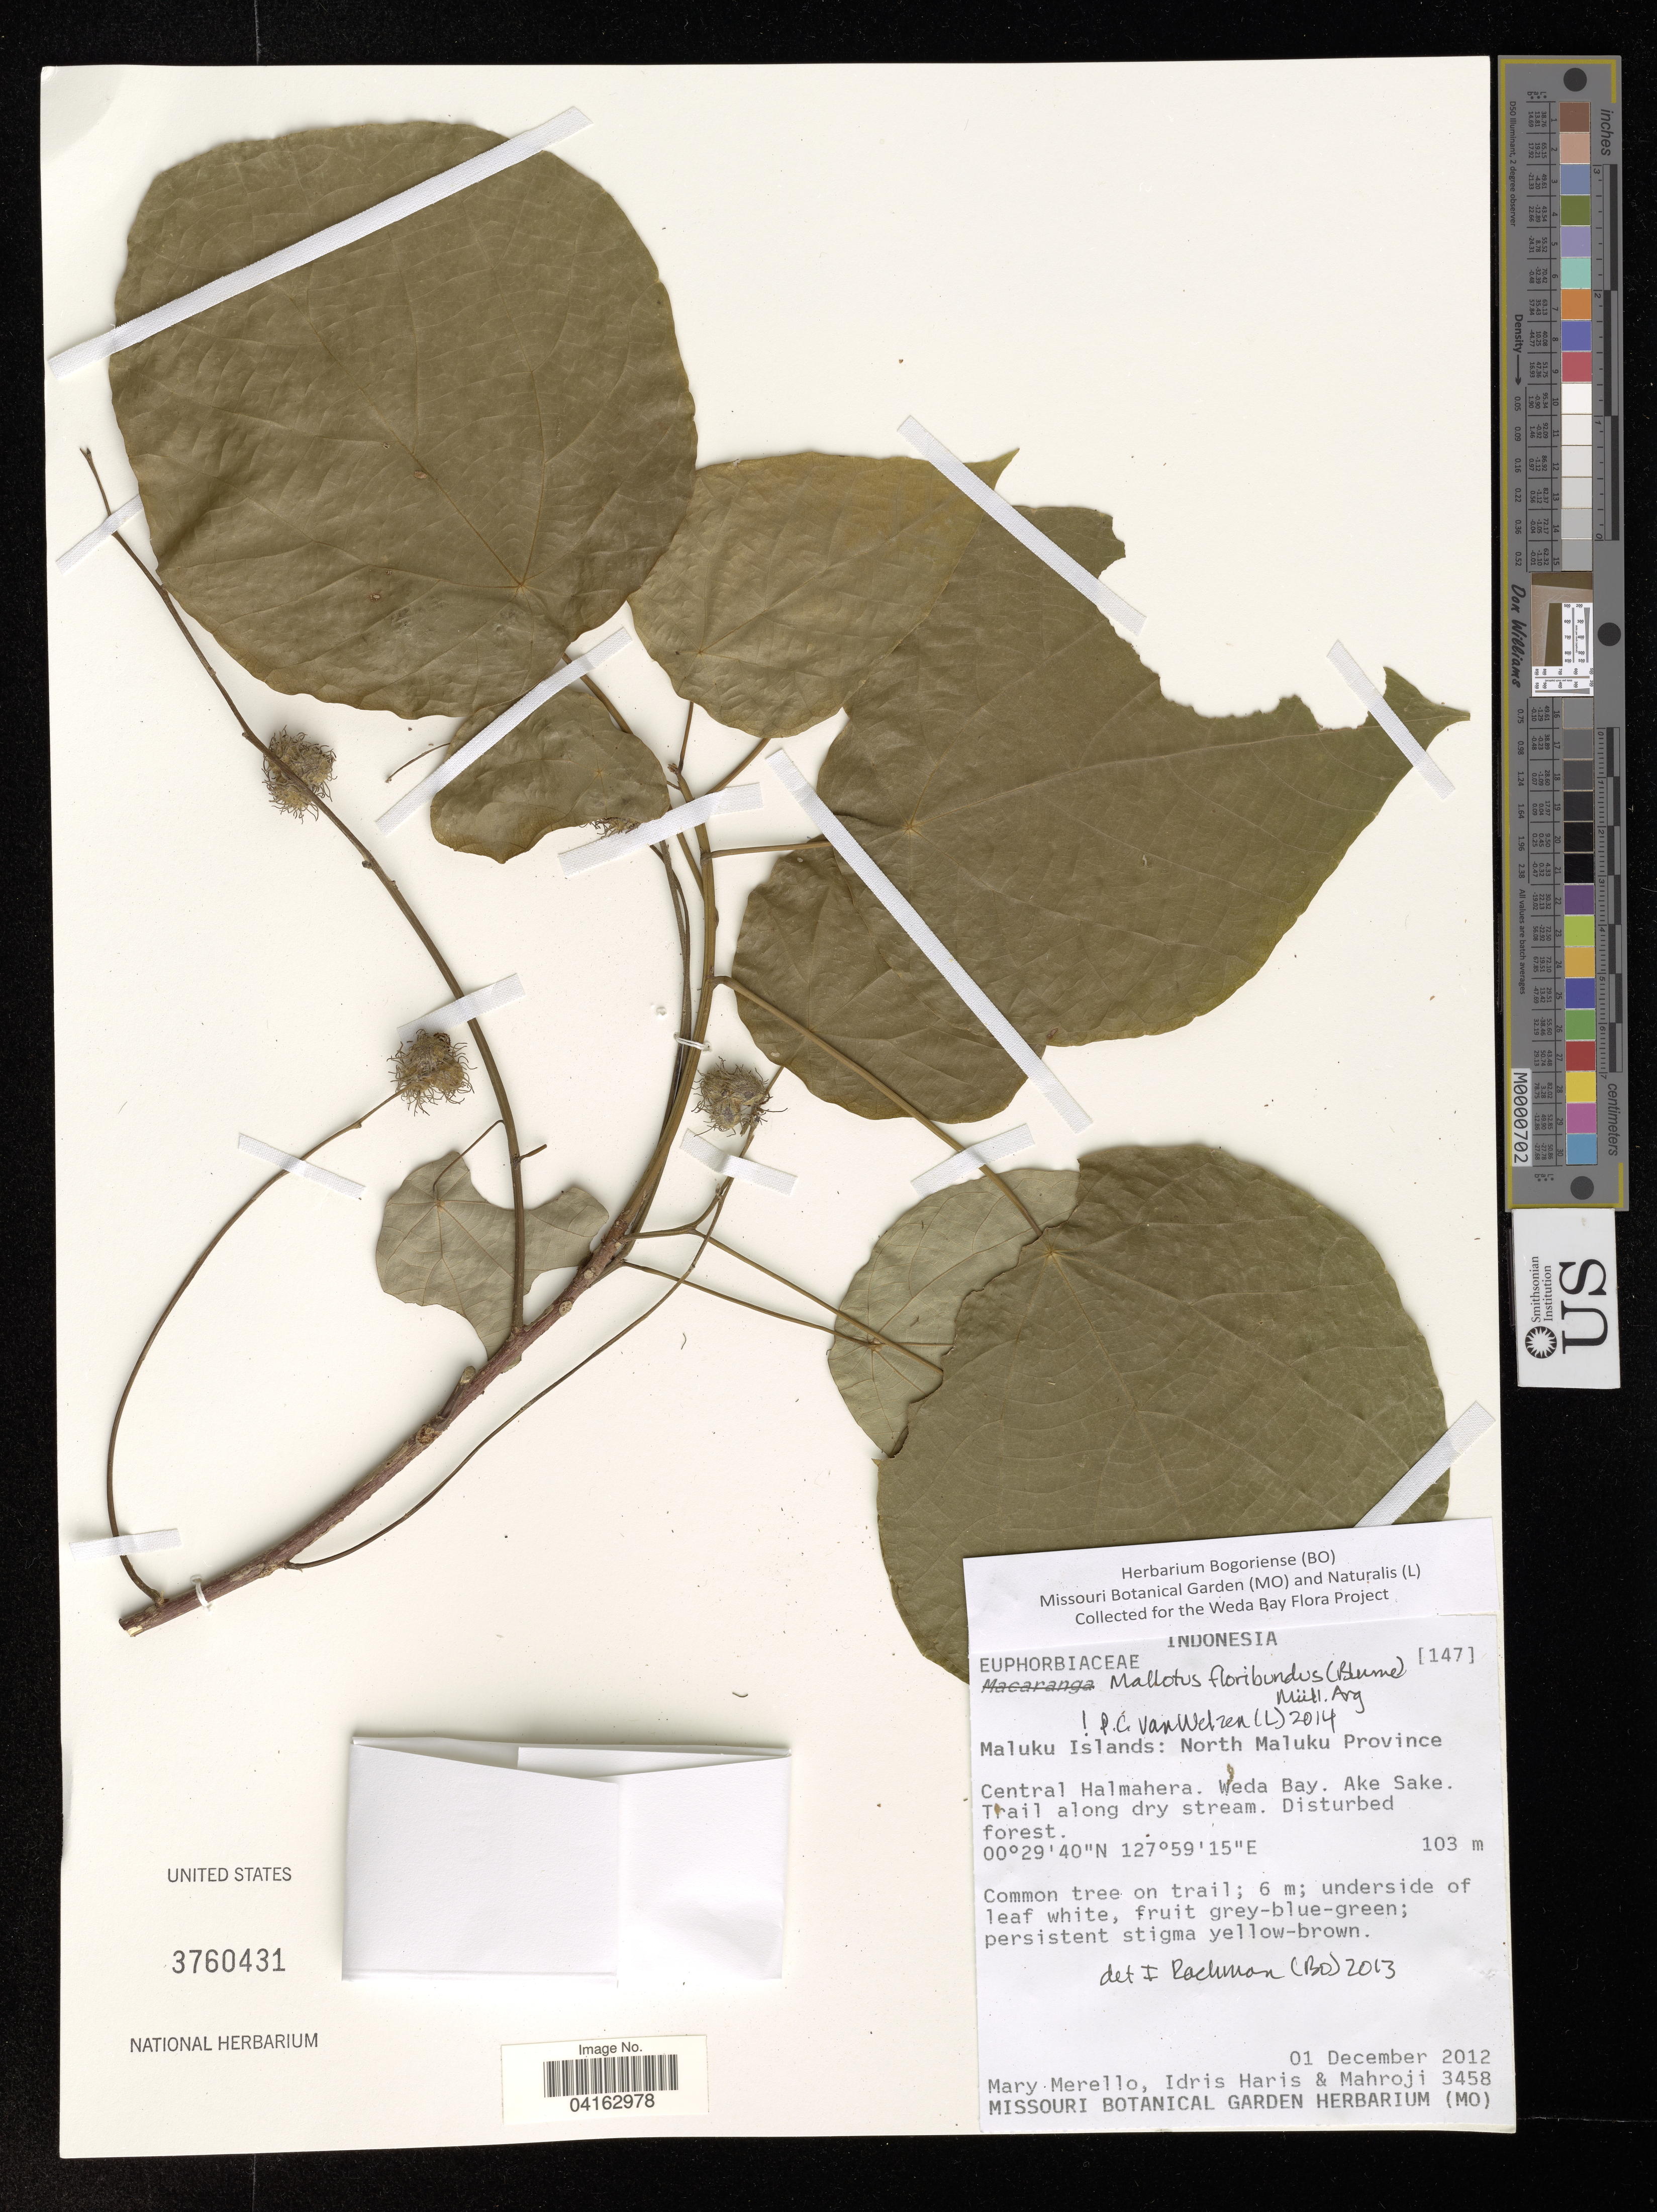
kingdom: Plantae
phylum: Tracheophyta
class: Magnoliopsida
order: Malpighiales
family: Euphorbiaceae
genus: Mallotus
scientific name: Mallotus floribundus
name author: (Blume) Müll. Arg.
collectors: M. Merello, I. Haris & R. Mahroji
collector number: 3458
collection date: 2012-12-01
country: Indonesia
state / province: Maluku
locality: Maluku Islands: North Maluku Province. Central Halmahera. Weda Bay. Ake Sake. Trail along dry stream.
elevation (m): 103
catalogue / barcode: US 3760431